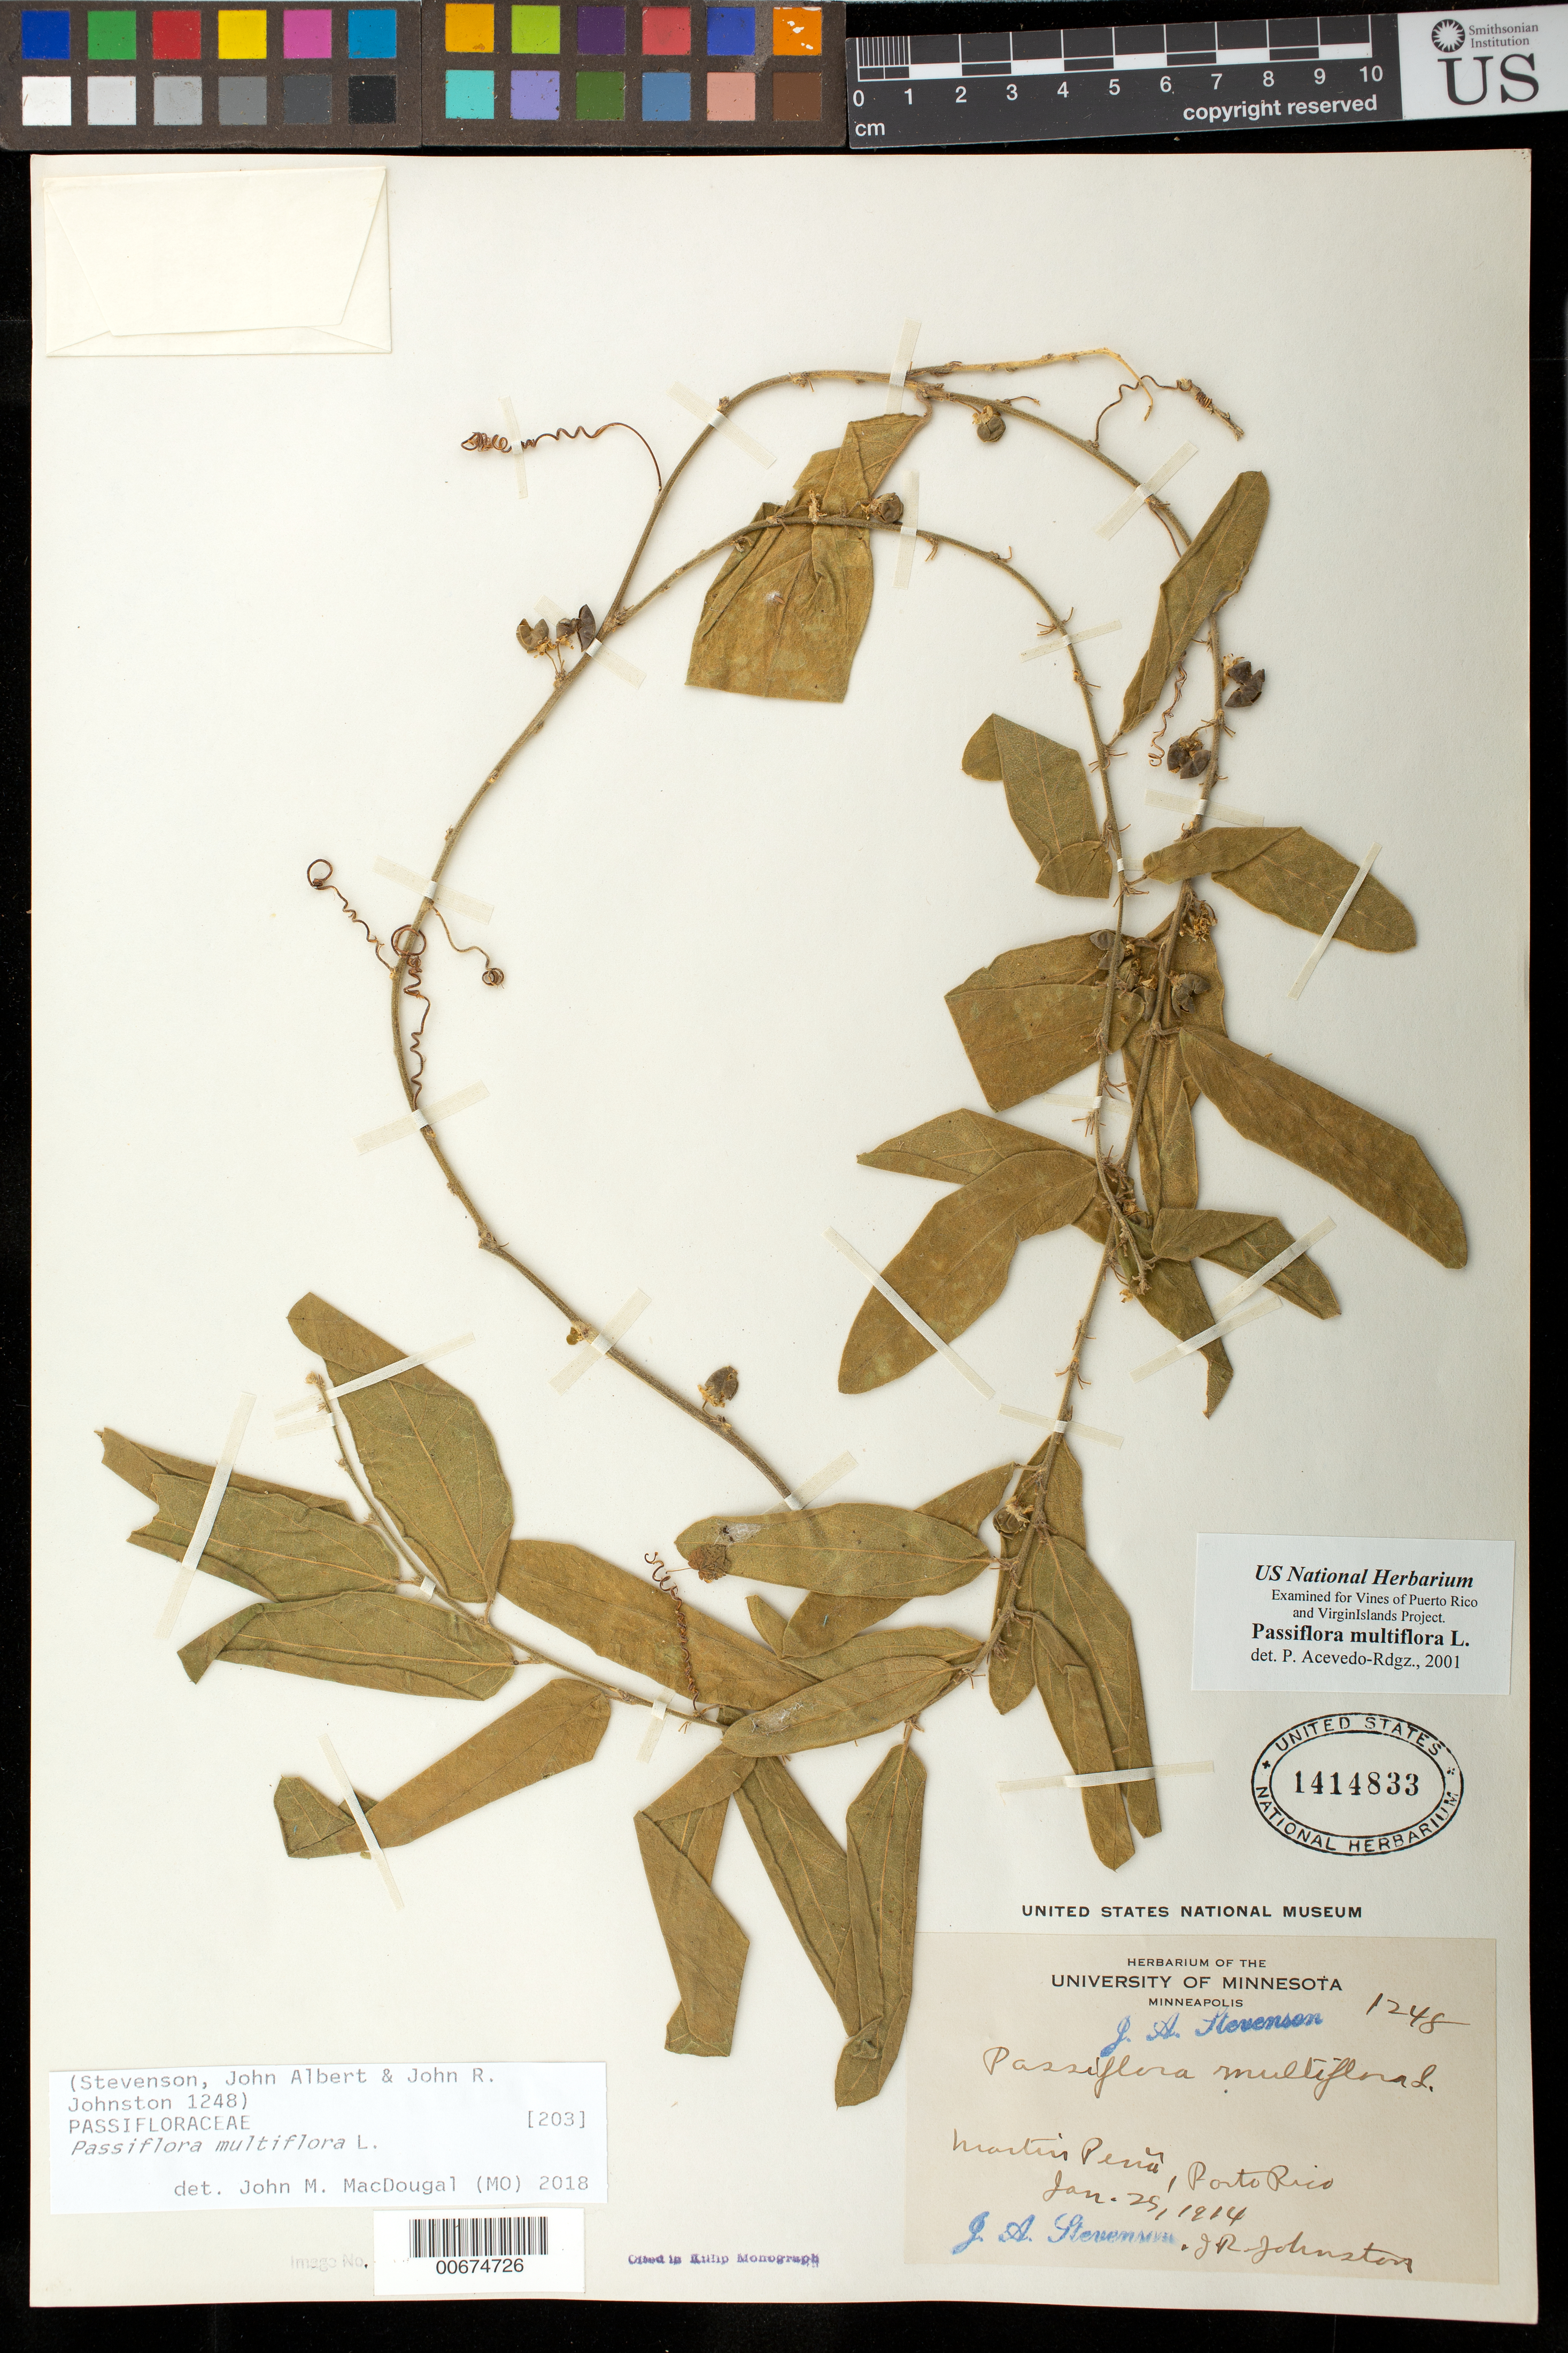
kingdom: Plantae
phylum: Tracheophyta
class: Magnoliopsida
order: Malpighiales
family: Passifloraceae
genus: Passiflora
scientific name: Passiflora multiflora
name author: L.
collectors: J. Stevenson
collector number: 1248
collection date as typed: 25 Jan 1914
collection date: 1914-01-25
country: Puerto Rico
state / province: San Juan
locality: Martín Peña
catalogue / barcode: US 1414833